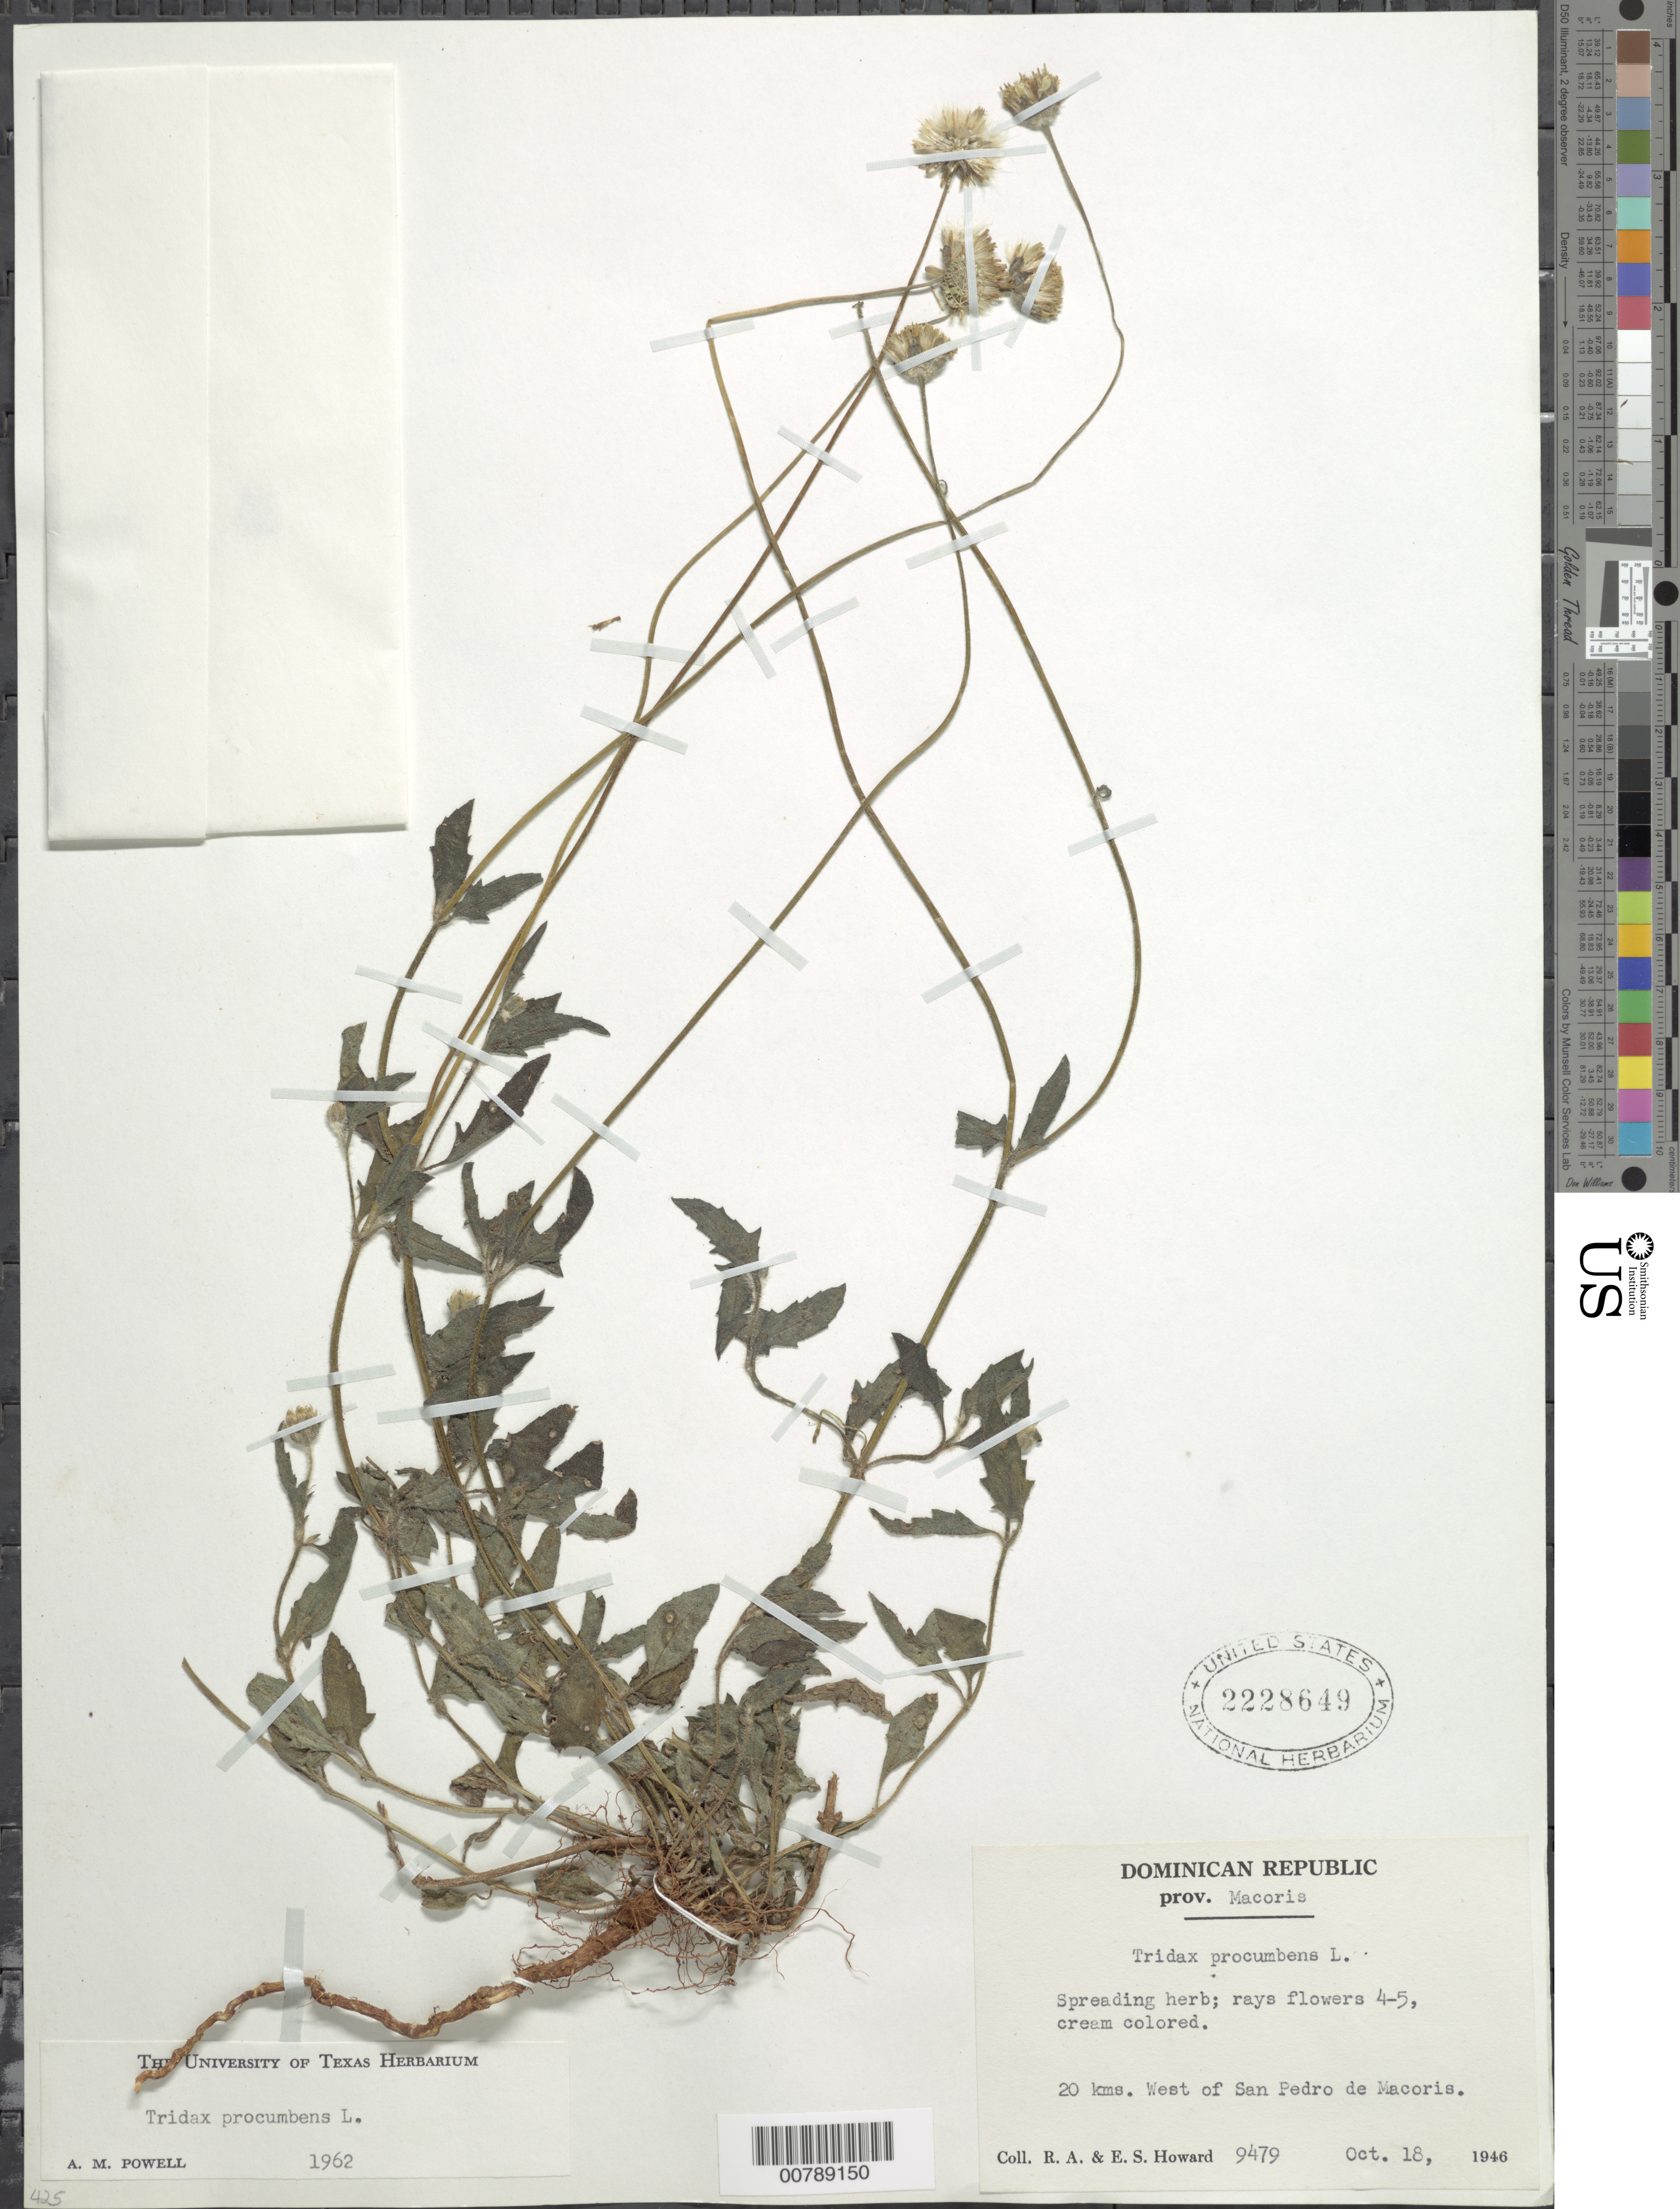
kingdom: Plantae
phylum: Tracheophyta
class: Magnoliopsida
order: Asterales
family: Asteraceae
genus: Tridax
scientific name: Tridax procumbens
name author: L.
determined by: Powell, A.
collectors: R. A. Howard & E. S. Howard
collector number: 9479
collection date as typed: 18 Oct 1946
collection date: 1946-10-18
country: Dominican Republic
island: Hispaniola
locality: Provincia Macoris. 20 km west of San Pedro de Macoris.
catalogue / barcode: US 2228649